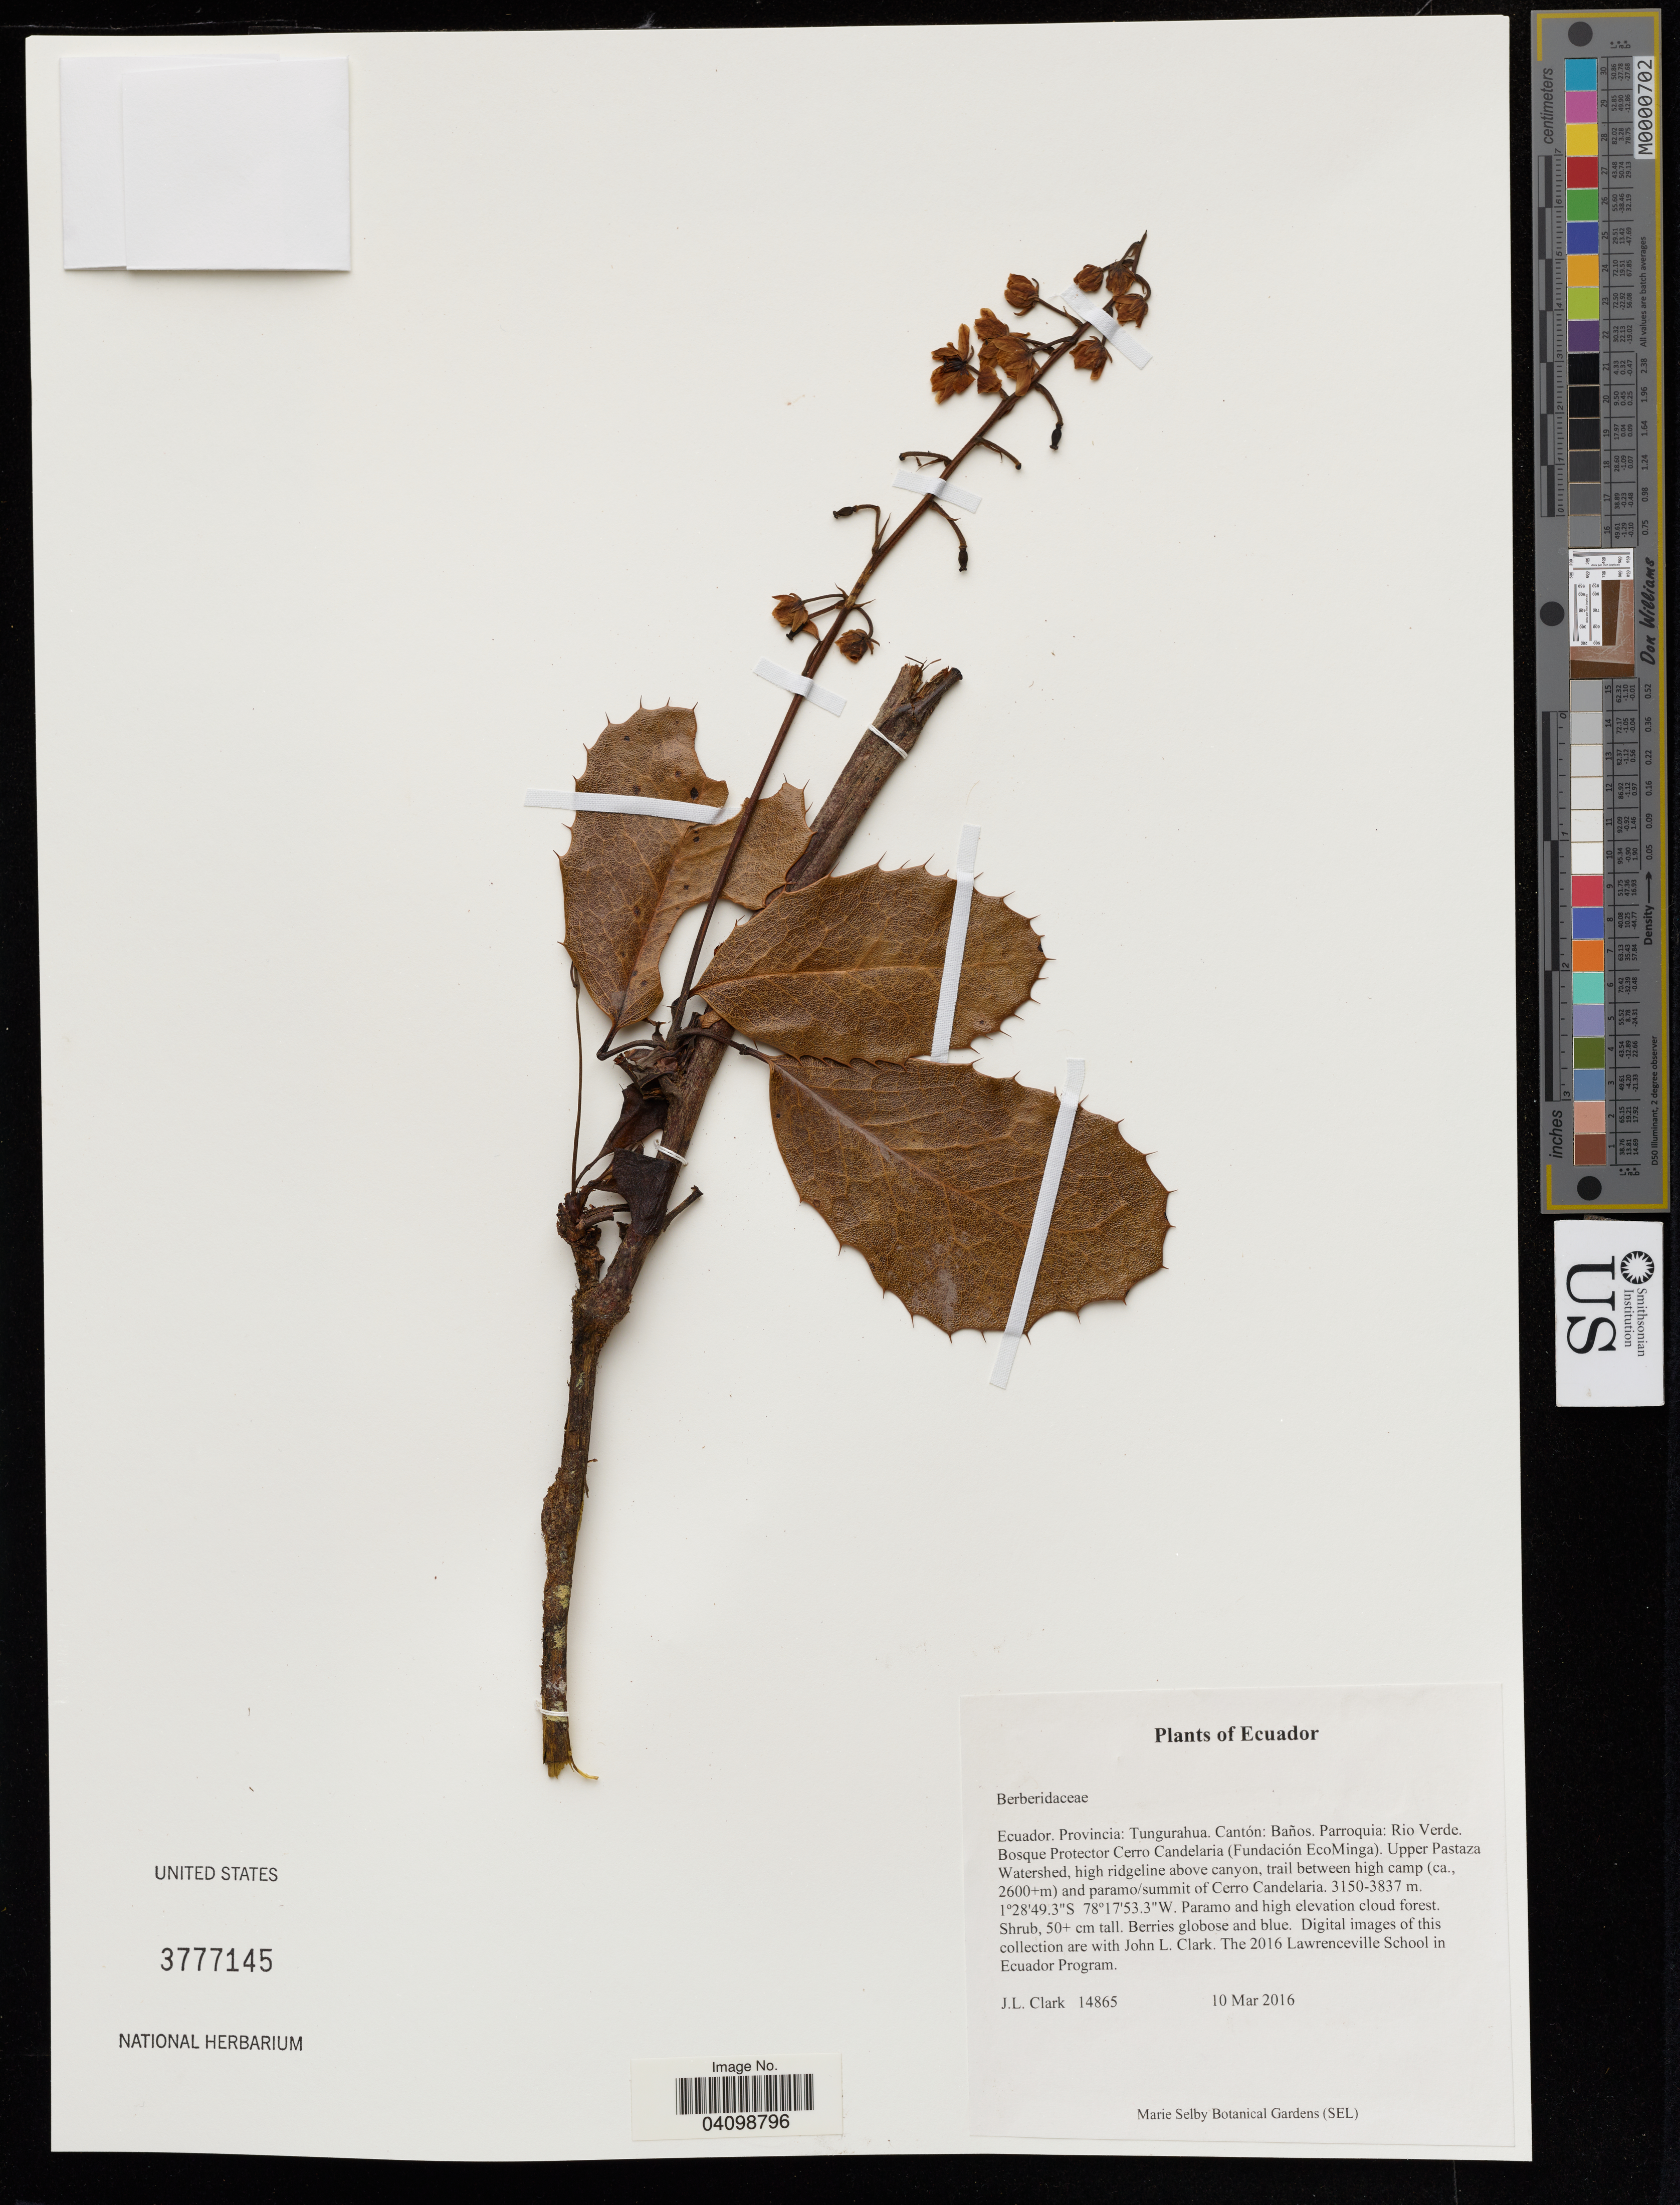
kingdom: Plantae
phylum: Tracheophyta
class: Magnoliopsida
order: Ranunculales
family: Berberidaceae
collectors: J. Clark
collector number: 114865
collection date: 2016-03-10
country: Ecuador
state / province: Tungurahua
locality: Cantón: Baños. Parroquia: Rio Verde. Bosque Protector Cerro Candelaria (Fundación EcoMinga). Upper Pastaza Watershed, high ridgeline above canyon, trail between high camp (ca., 2600+m) and paramo/summit of Cerro Candelaria.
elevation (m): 3150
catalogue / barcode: US 3777145